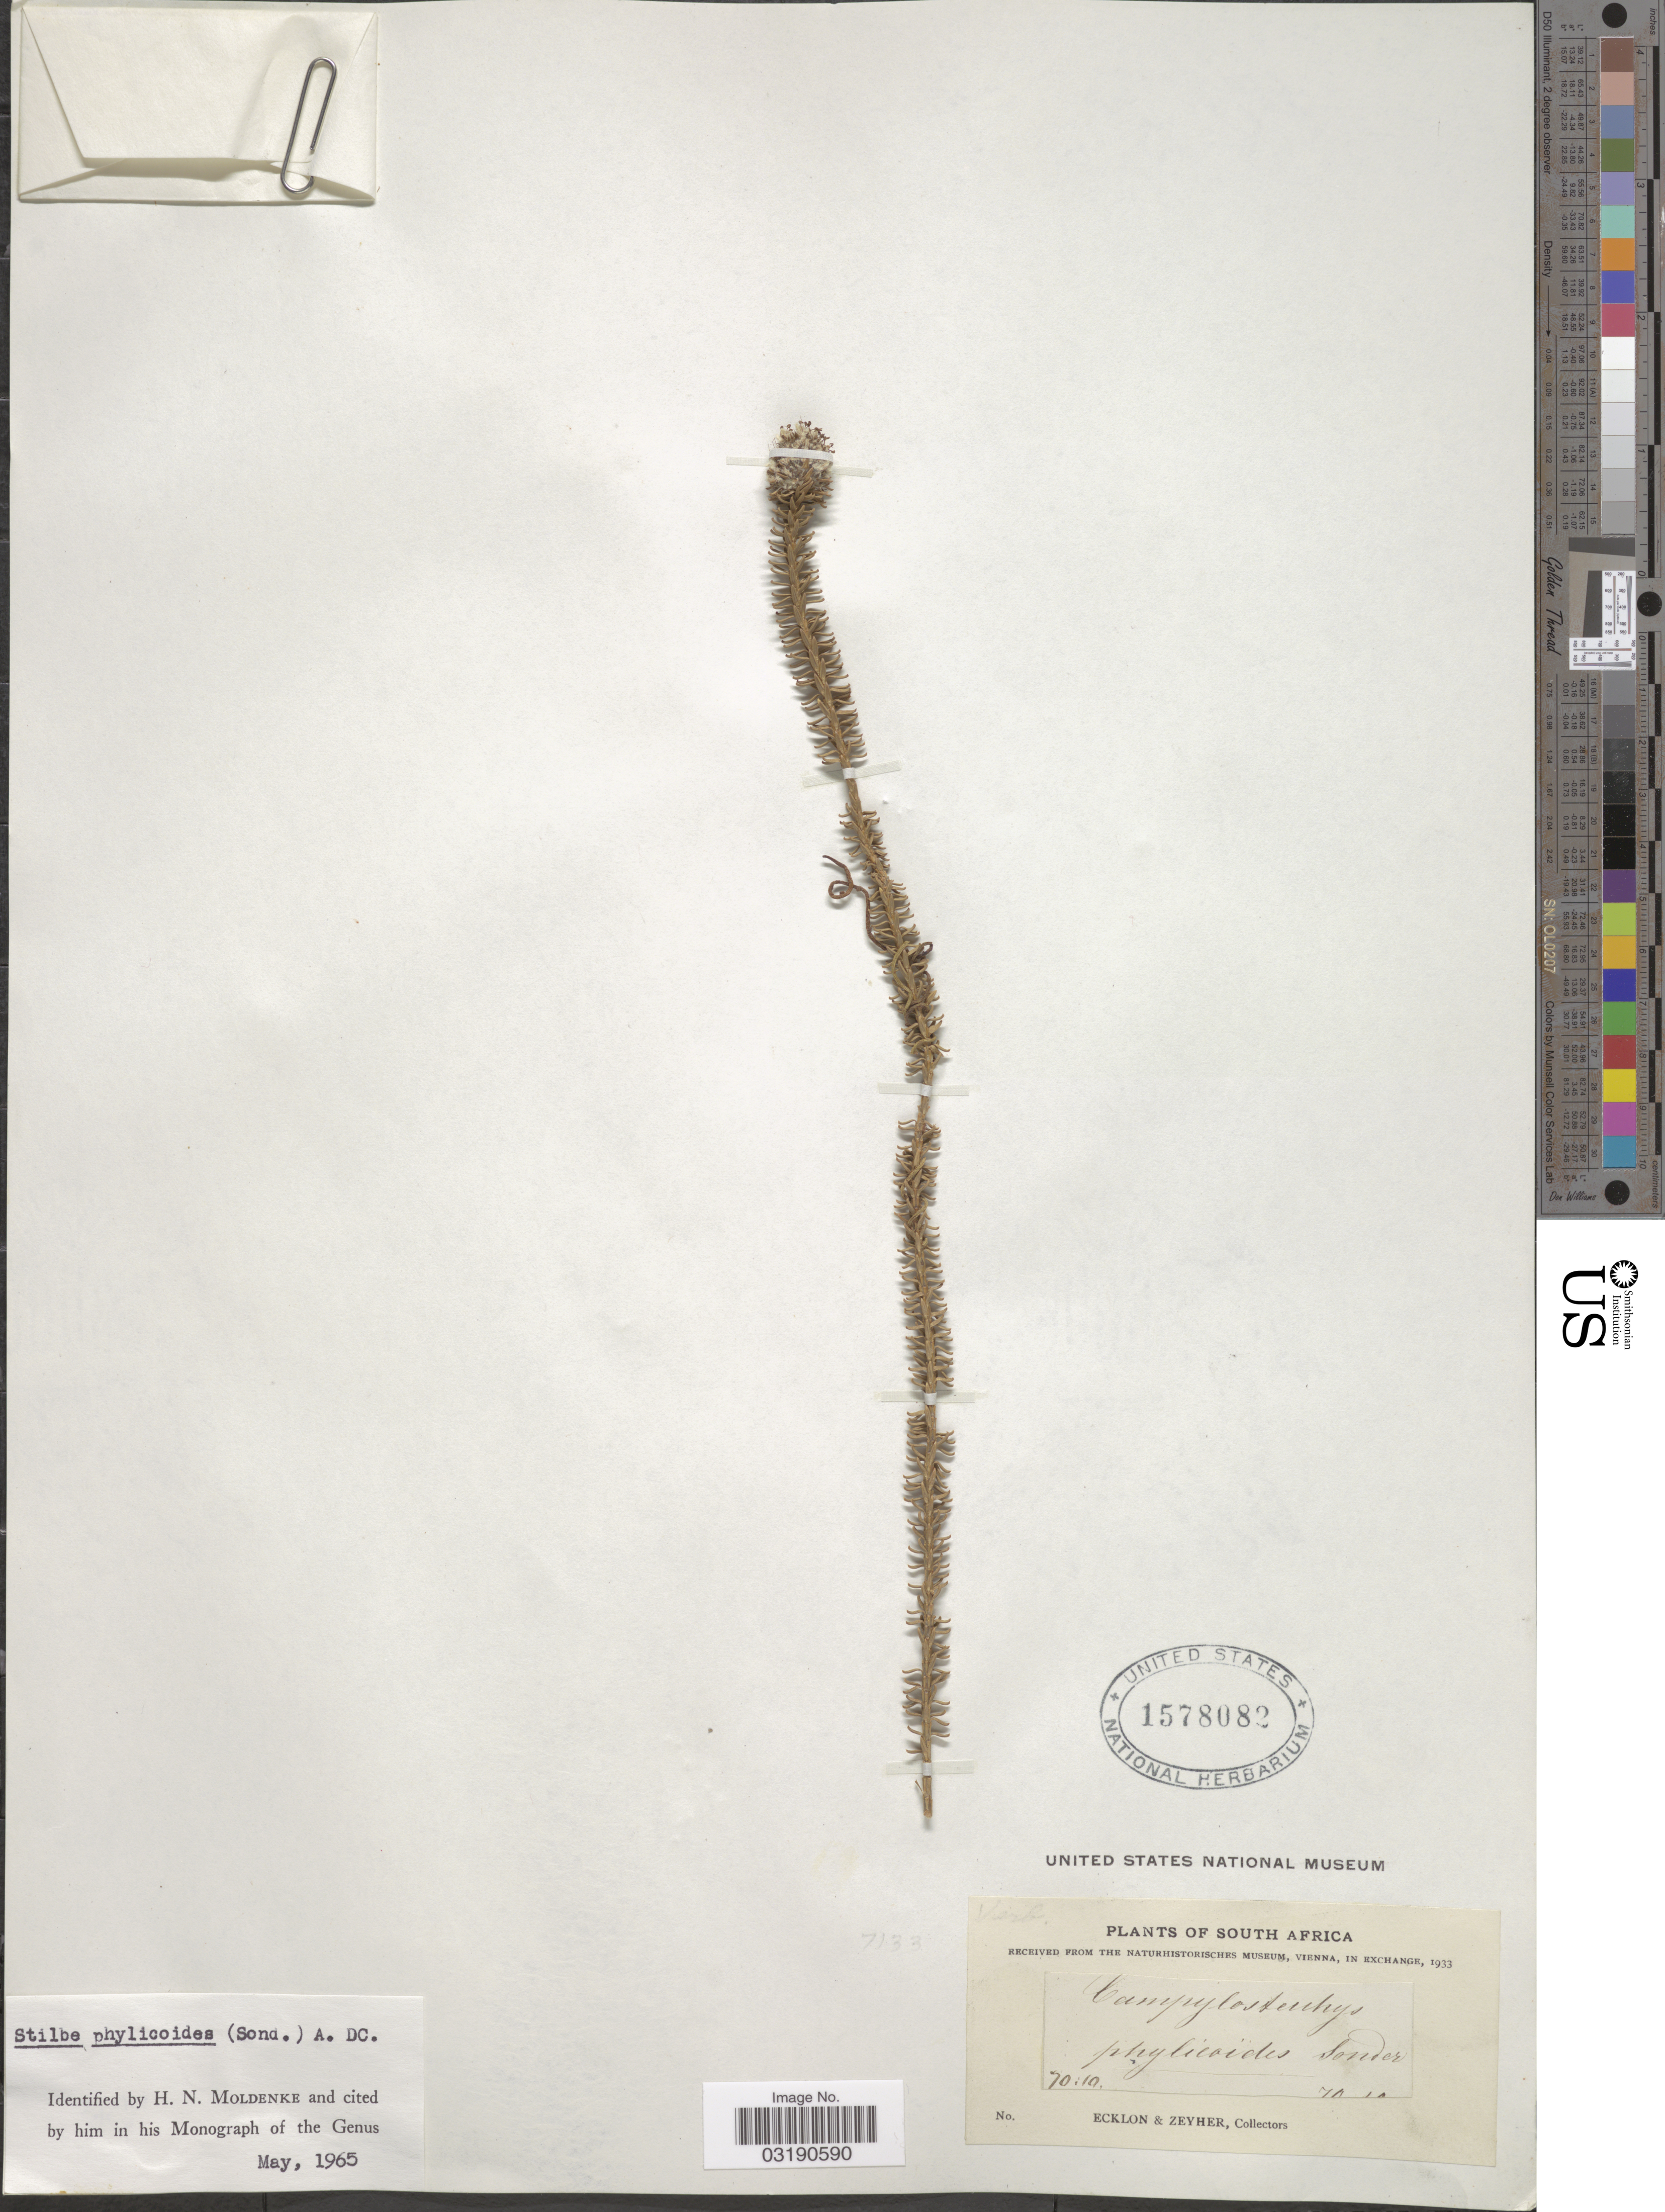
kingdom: Plantae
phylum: Tracheophyta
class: Magnoliopsida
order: Lamiales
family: Stilbaceae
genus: Stilbe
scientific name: Stilbe phylicoides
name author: A. DC.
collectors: -. Ecklon & -. Zeyher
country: South Africa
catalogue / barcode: US 1578082